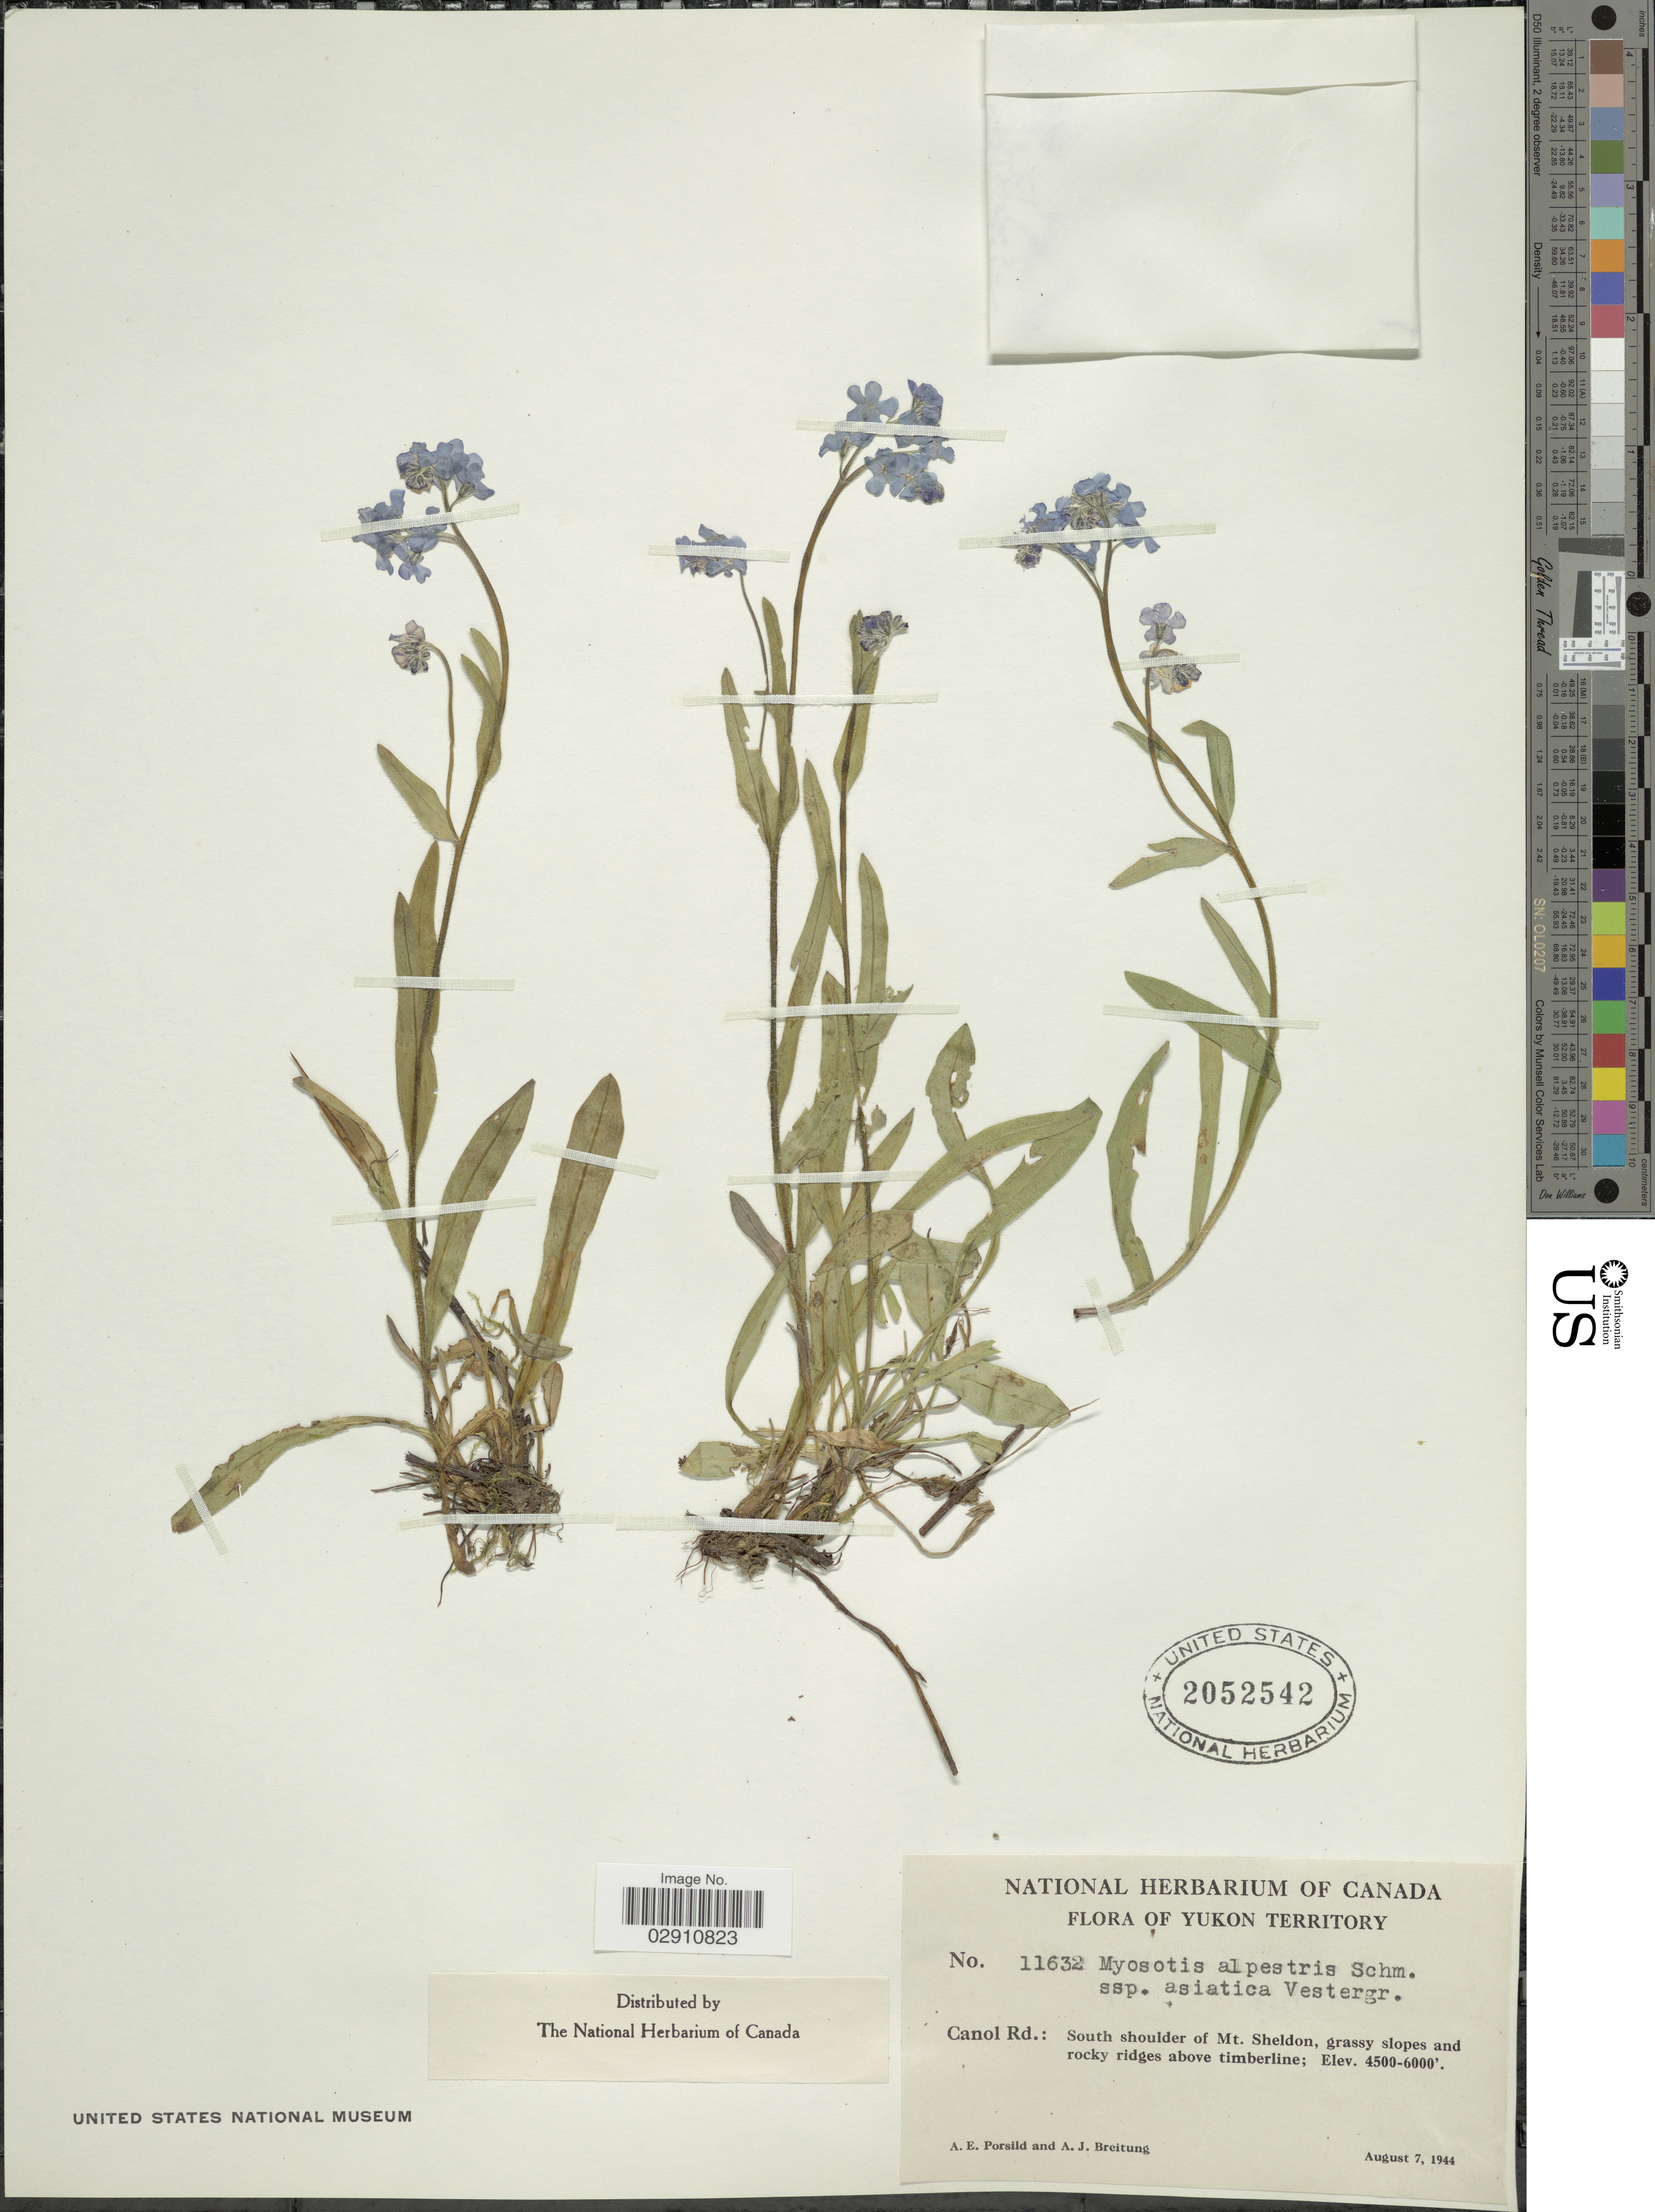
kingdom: Plantae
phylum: Tracheophyta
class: Magnoliopsida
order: Boraginales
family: Boraginaceae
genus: Myosotis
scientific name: Myosotis alpestris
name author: F.W. Schmidt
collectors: A. E. Porsild & A. Breitung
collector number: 11632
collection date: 1944-08-07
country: Canada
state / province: Yukon Territory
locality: Canol Rd.: South shoulder of Mt. Sheldon, grassy slopes and rocky ridges above timberline.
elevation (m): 1372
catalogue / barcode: US 2052542